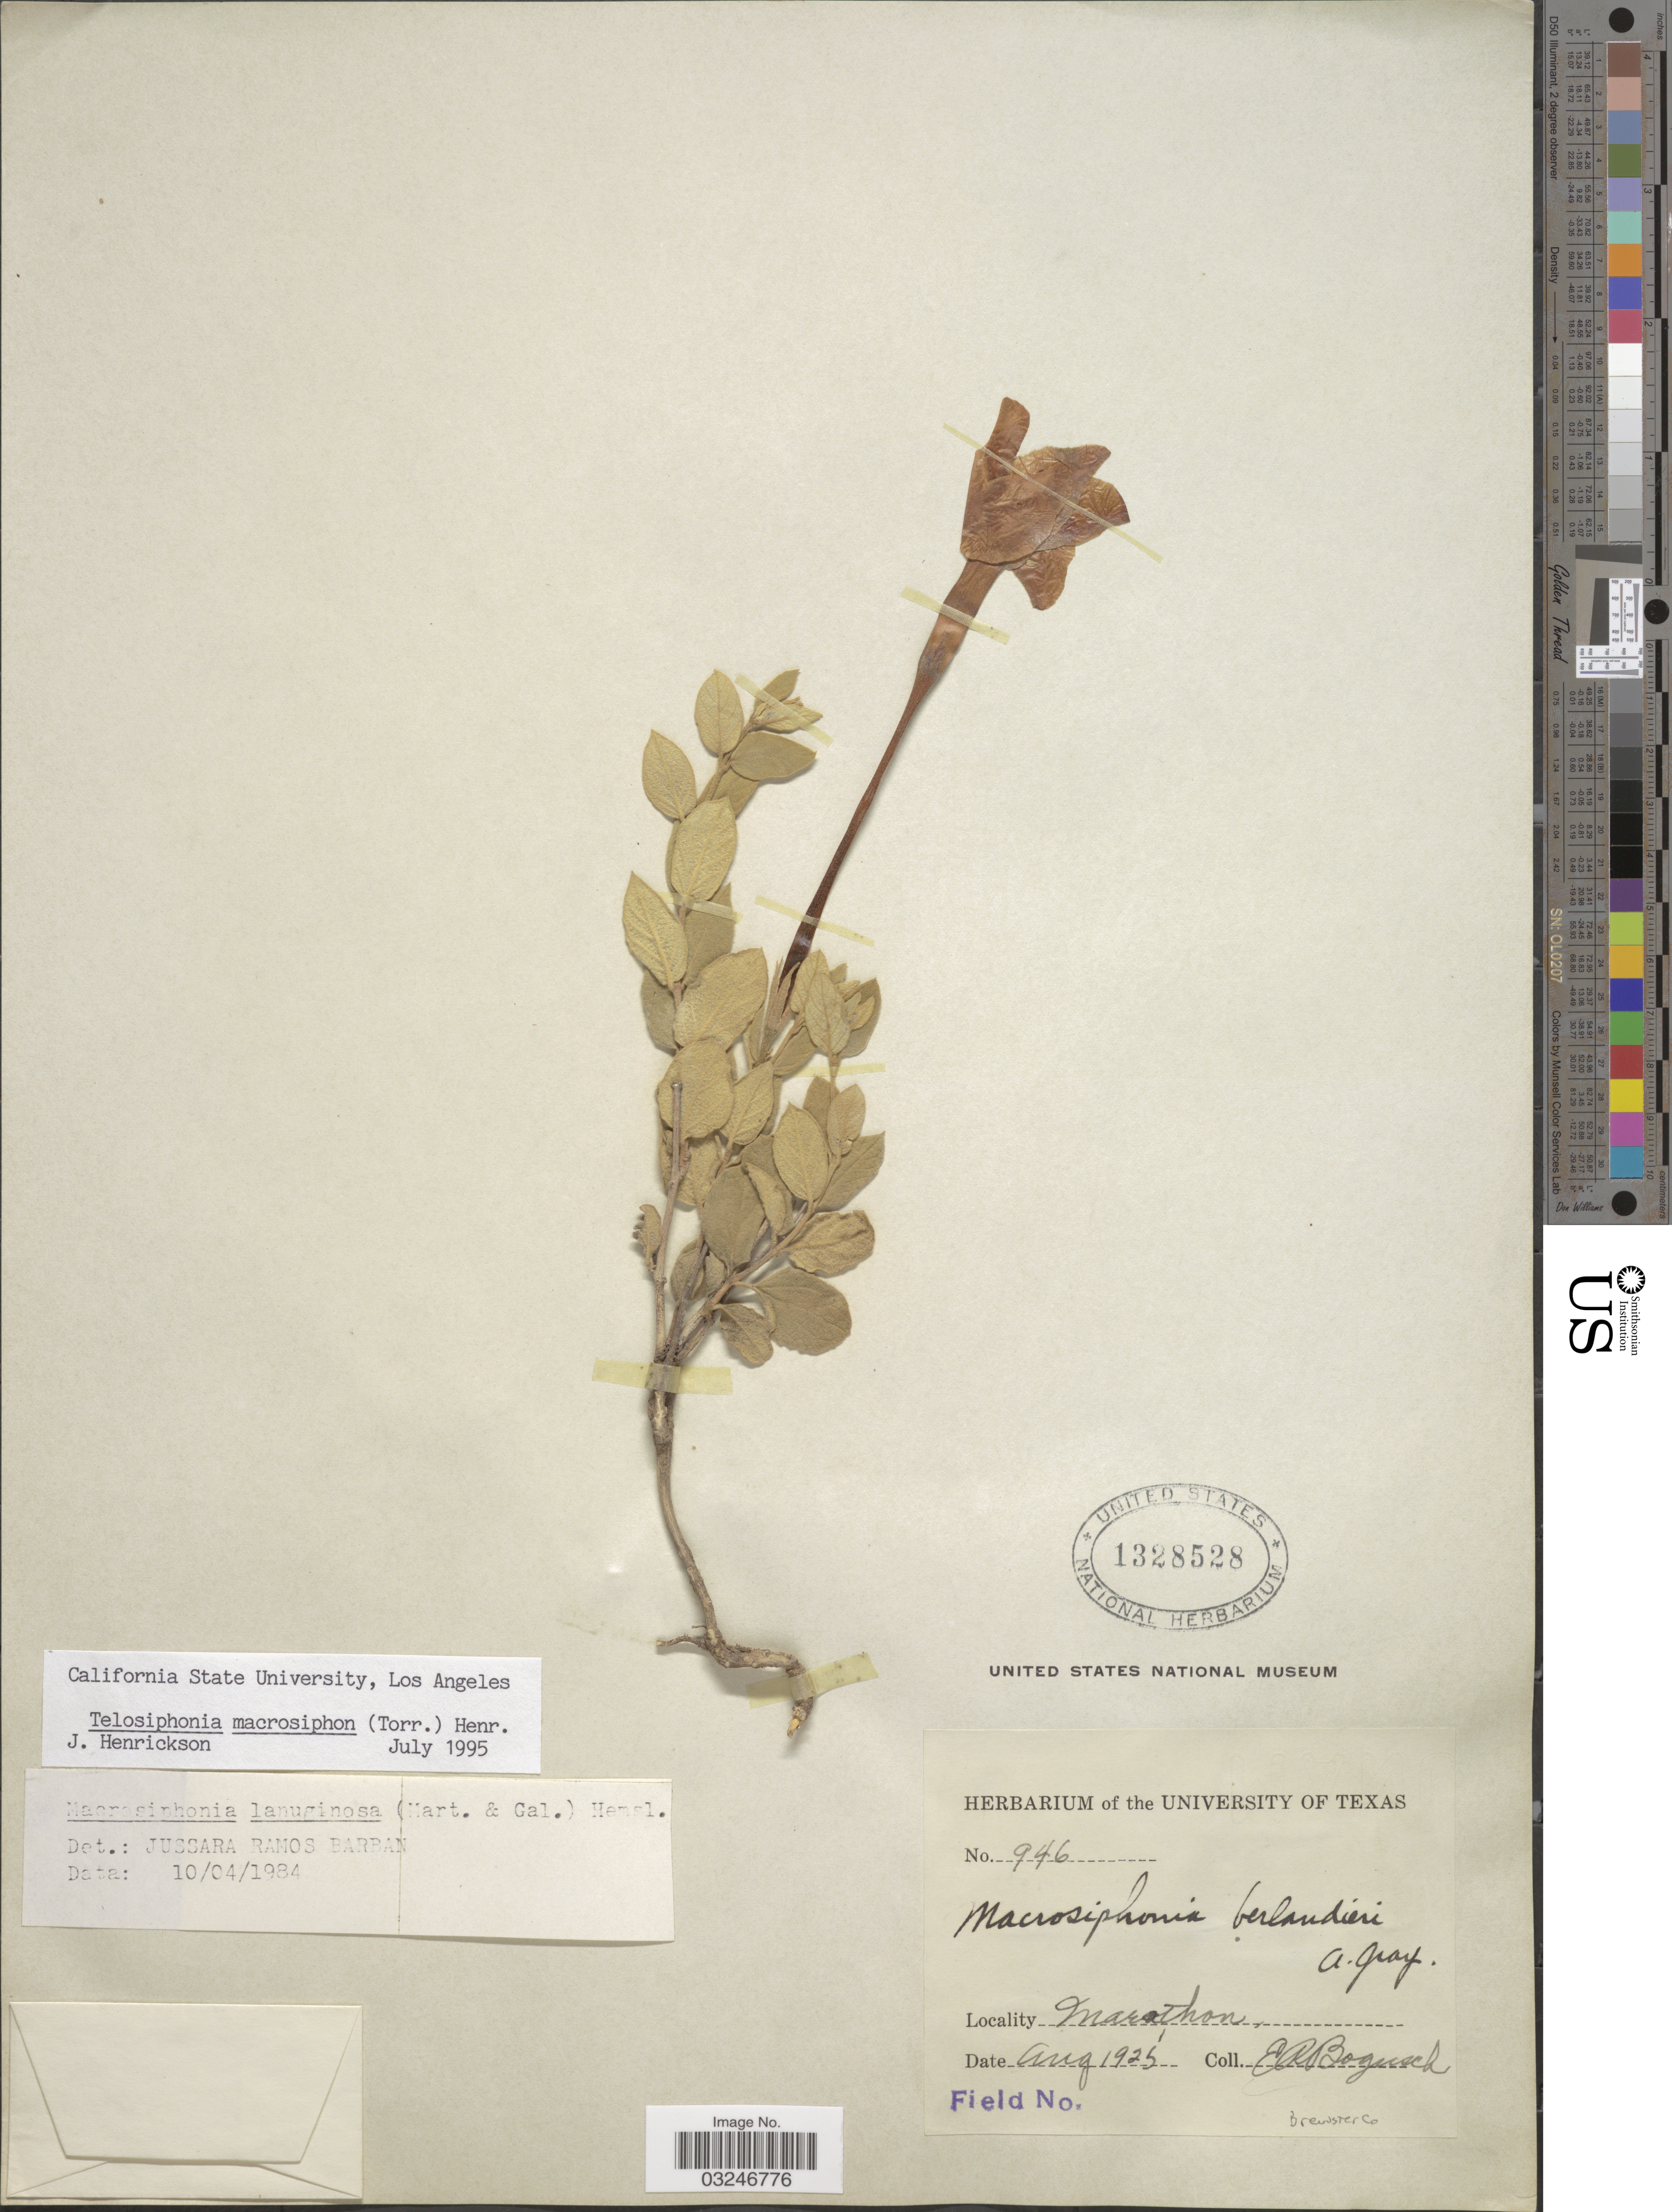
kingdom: Plantae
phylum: Tracheophyta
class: Magnoliopsida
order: Gentianales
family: Apocynaceae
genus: Telosiphonia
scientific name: Telosiphonia macrosiphon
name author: (Torr.) Henrickson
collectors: E. Bogusch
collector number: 946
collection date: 1925-08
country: United States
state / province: Texas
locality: Marathon Brewster Co.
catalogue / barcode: US 1328528